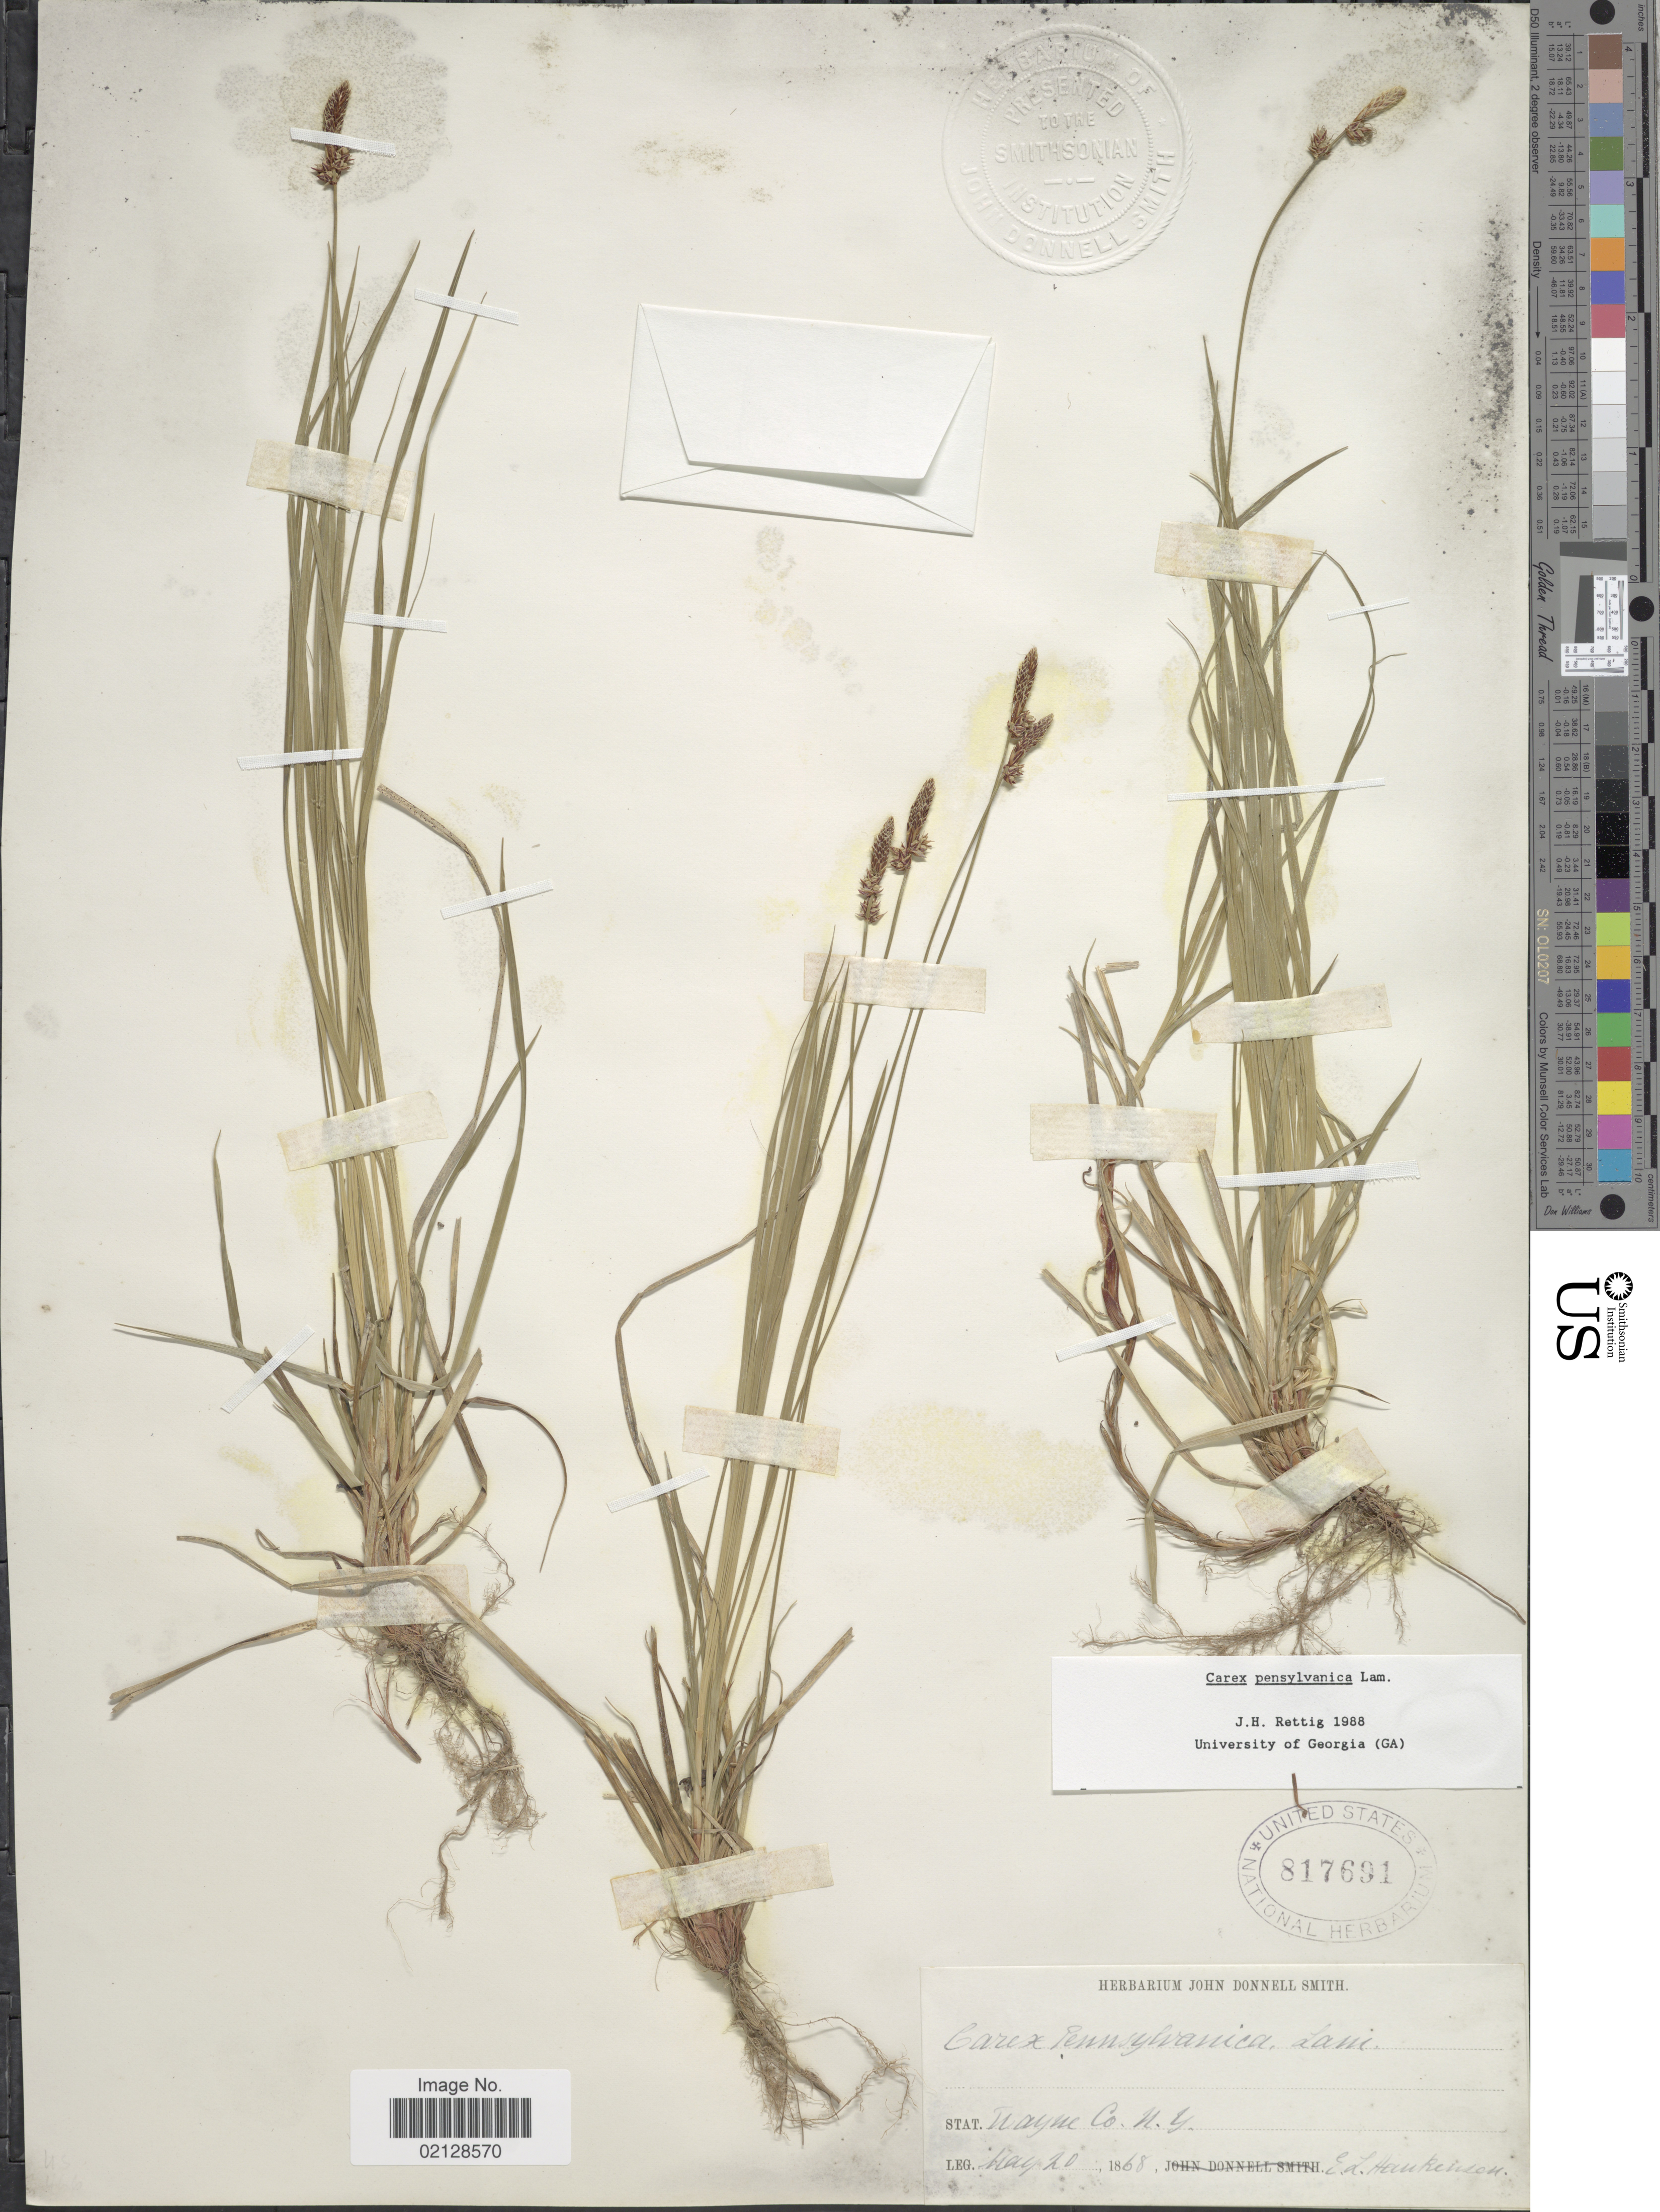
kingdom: Plantae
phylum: Tracheophyta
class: Liliopsida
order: Poales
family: Cyperaceae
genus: Carex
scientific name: Carex pensylvanica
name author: Lam.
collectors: E. Hankenson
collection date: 1868-05-20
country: United States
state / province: New York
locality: Wayne,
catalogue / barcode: US 817691